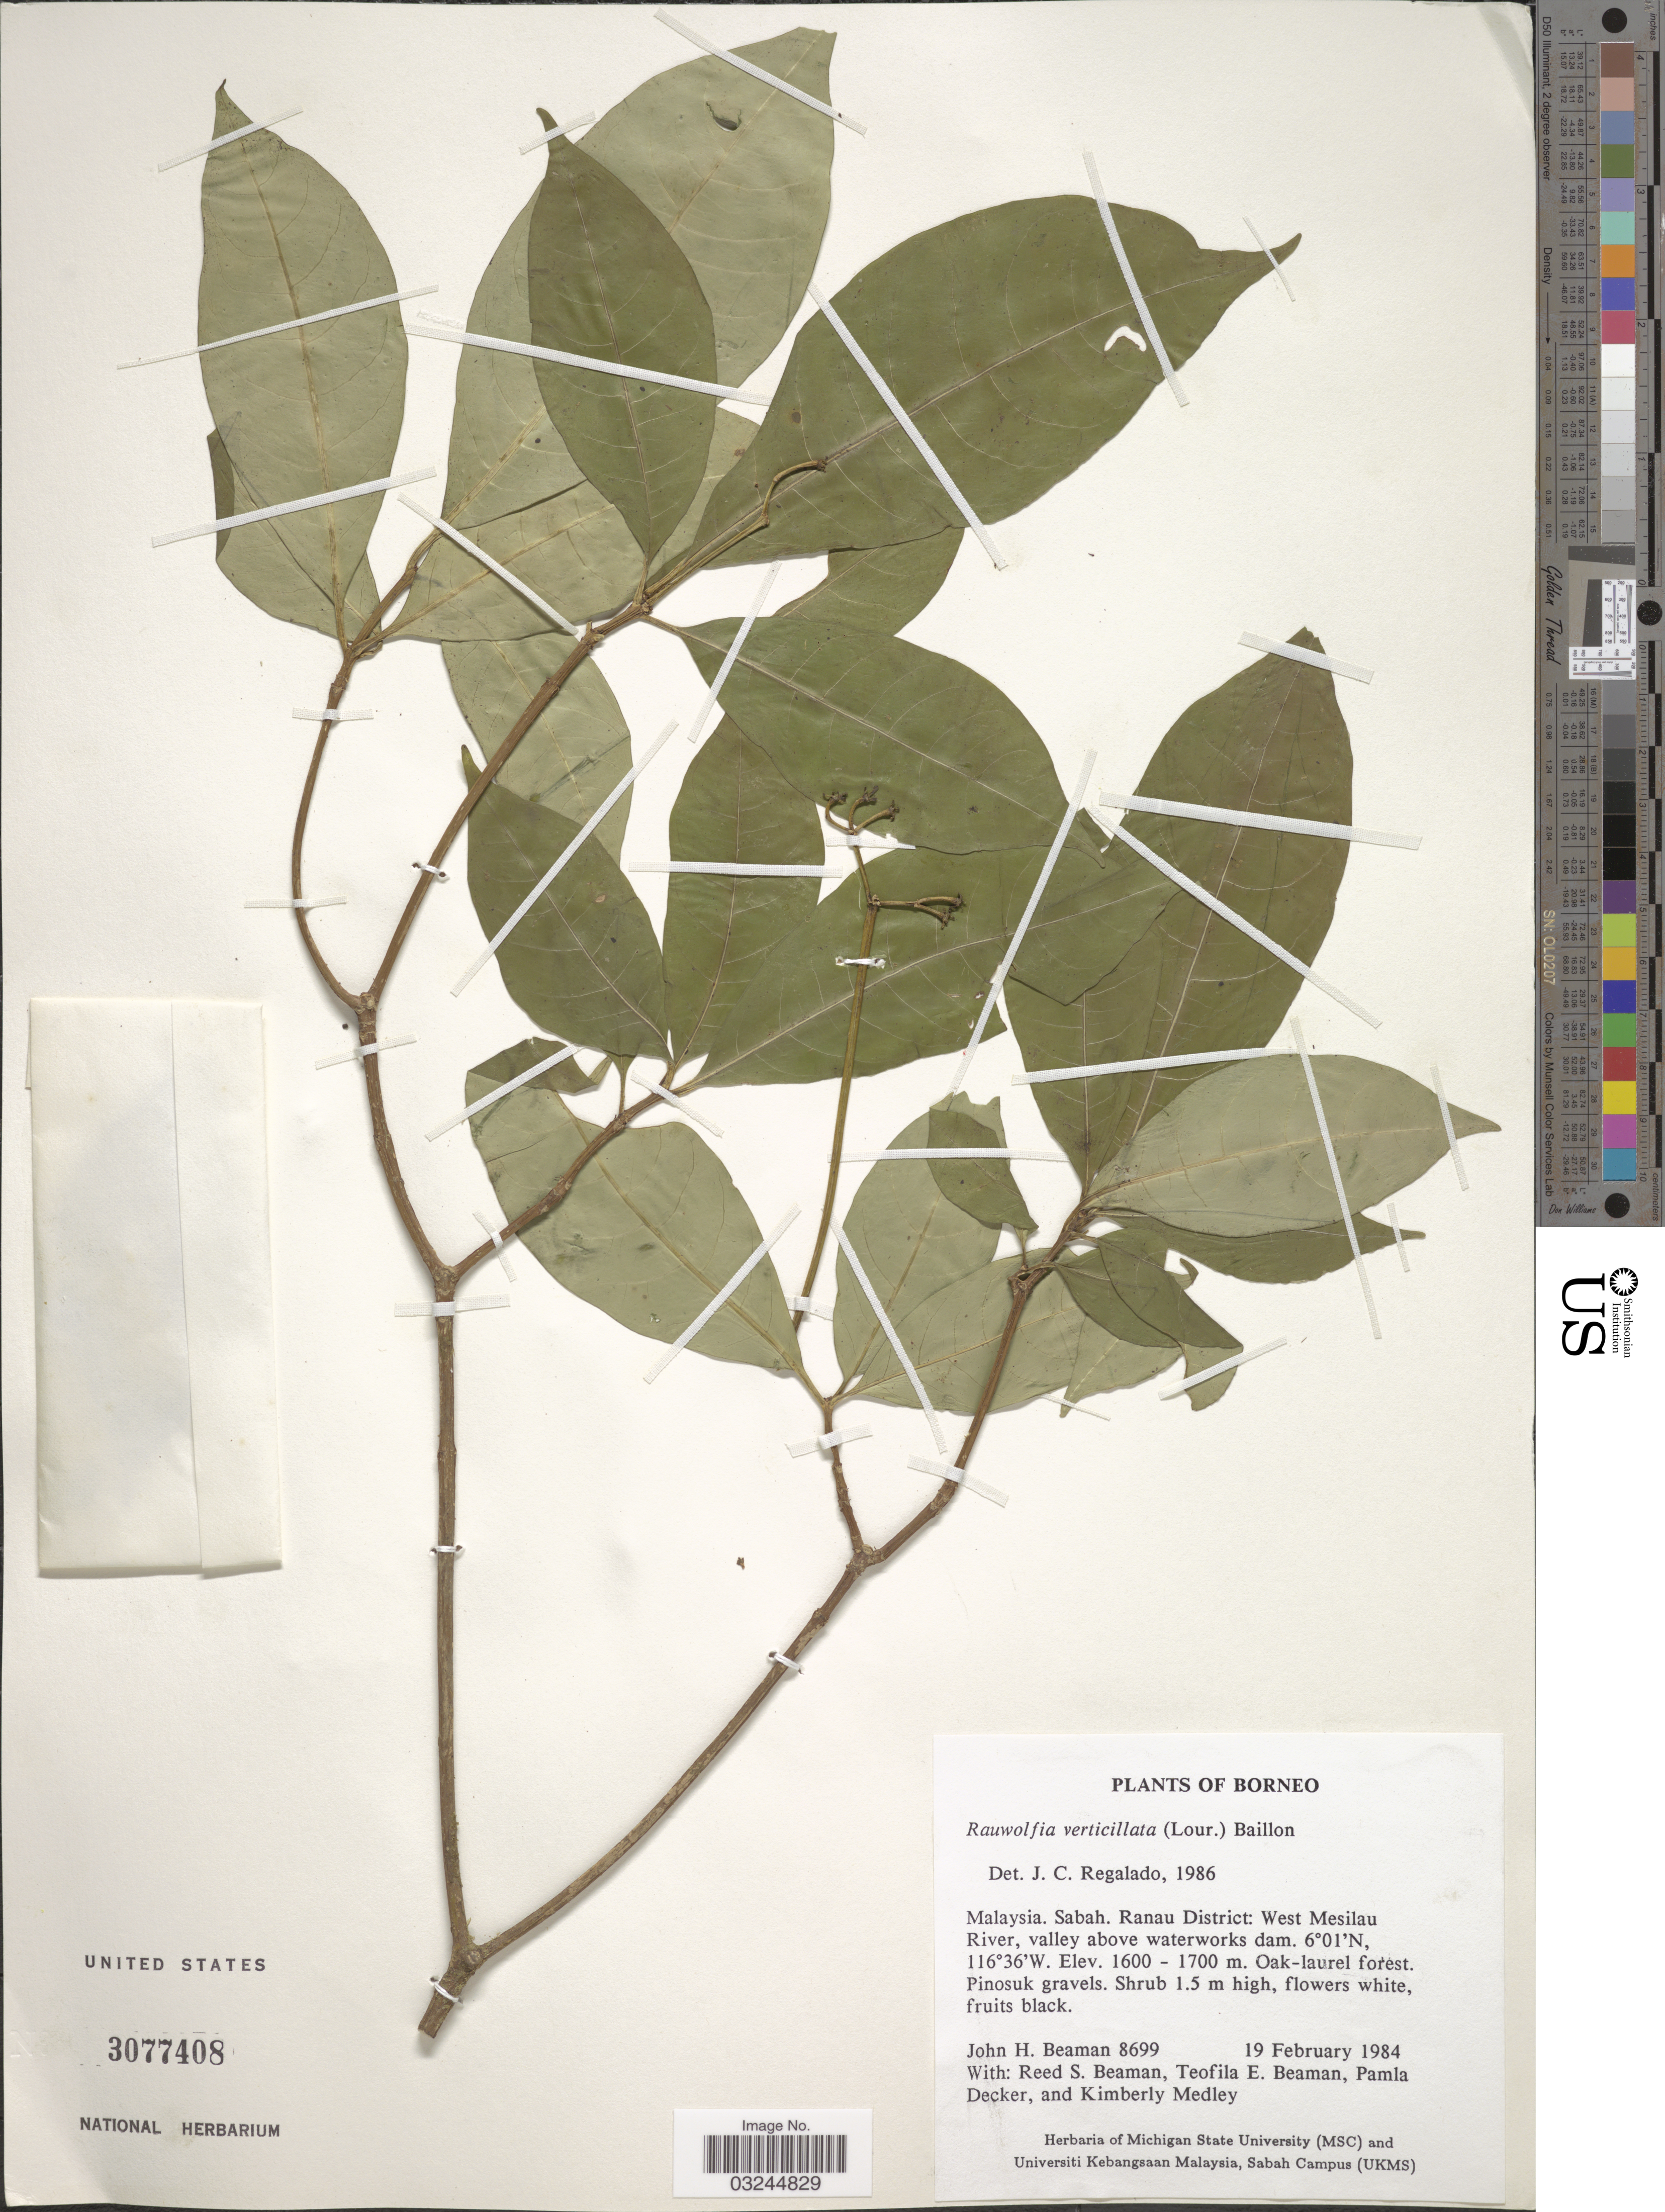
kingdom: Plantae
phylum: Tracheophyta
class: Magnoliopsida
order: Gentianales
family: Apocynaceae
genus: Rauvolfia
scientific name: Rauvolfia verticillata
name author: (Lour.) Baill.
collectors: J. H. Beaman, R. S. Beaman, T. E. Beaman, P. Decker & K. Medley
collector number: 8699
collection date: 1984-02-19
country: Malaysia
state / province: Sabah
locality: Borneo. Ranau District: West Mesilau River, valley above waterworks dam.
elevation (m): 1600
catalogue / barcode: US 3077408